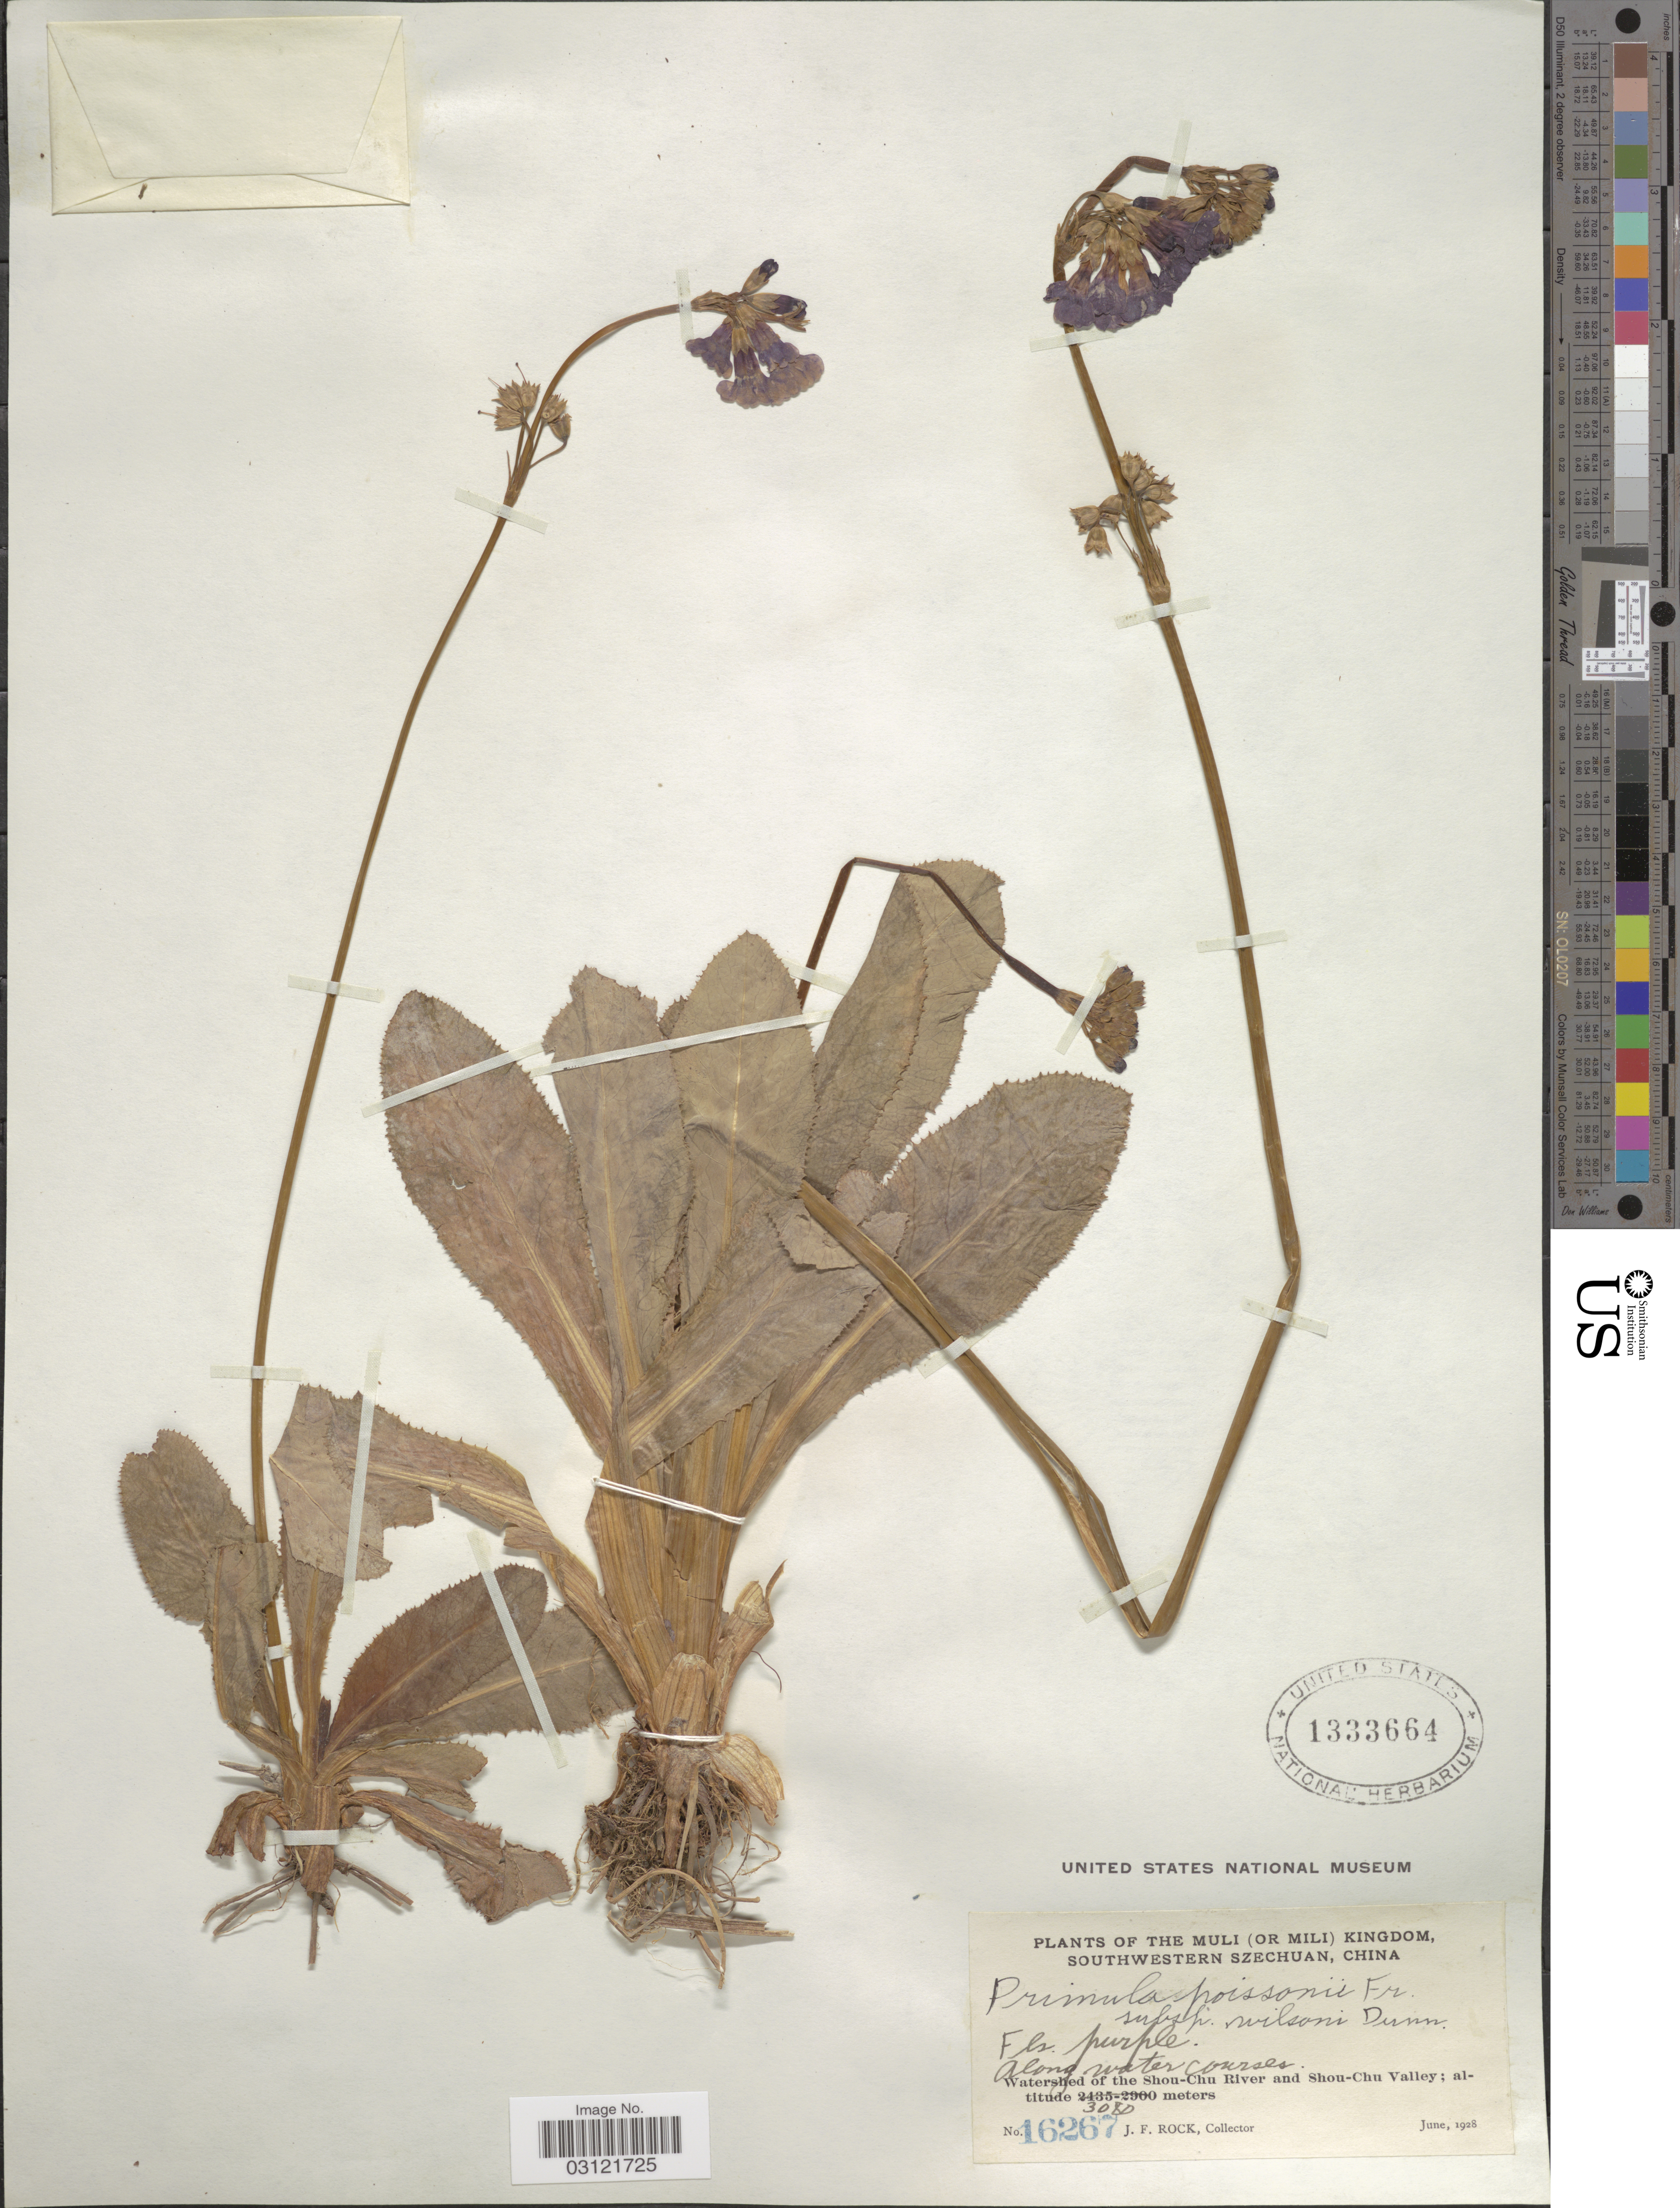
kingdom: Plantae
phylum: Tracheophyta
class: Magnoliopsida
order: Ericales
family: Primulaceae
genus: Primula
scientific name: Primula poissonii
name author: Franch.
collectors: J. Rock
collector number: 16267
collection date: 1928-06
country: China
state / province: Sichuan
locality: The Muli (or Mili) Kingdom, Southwestern Szechuan. Watershed of the Shou-Chu River and Shou-Chu Valley.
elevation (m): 3080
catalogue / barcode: US 1333664